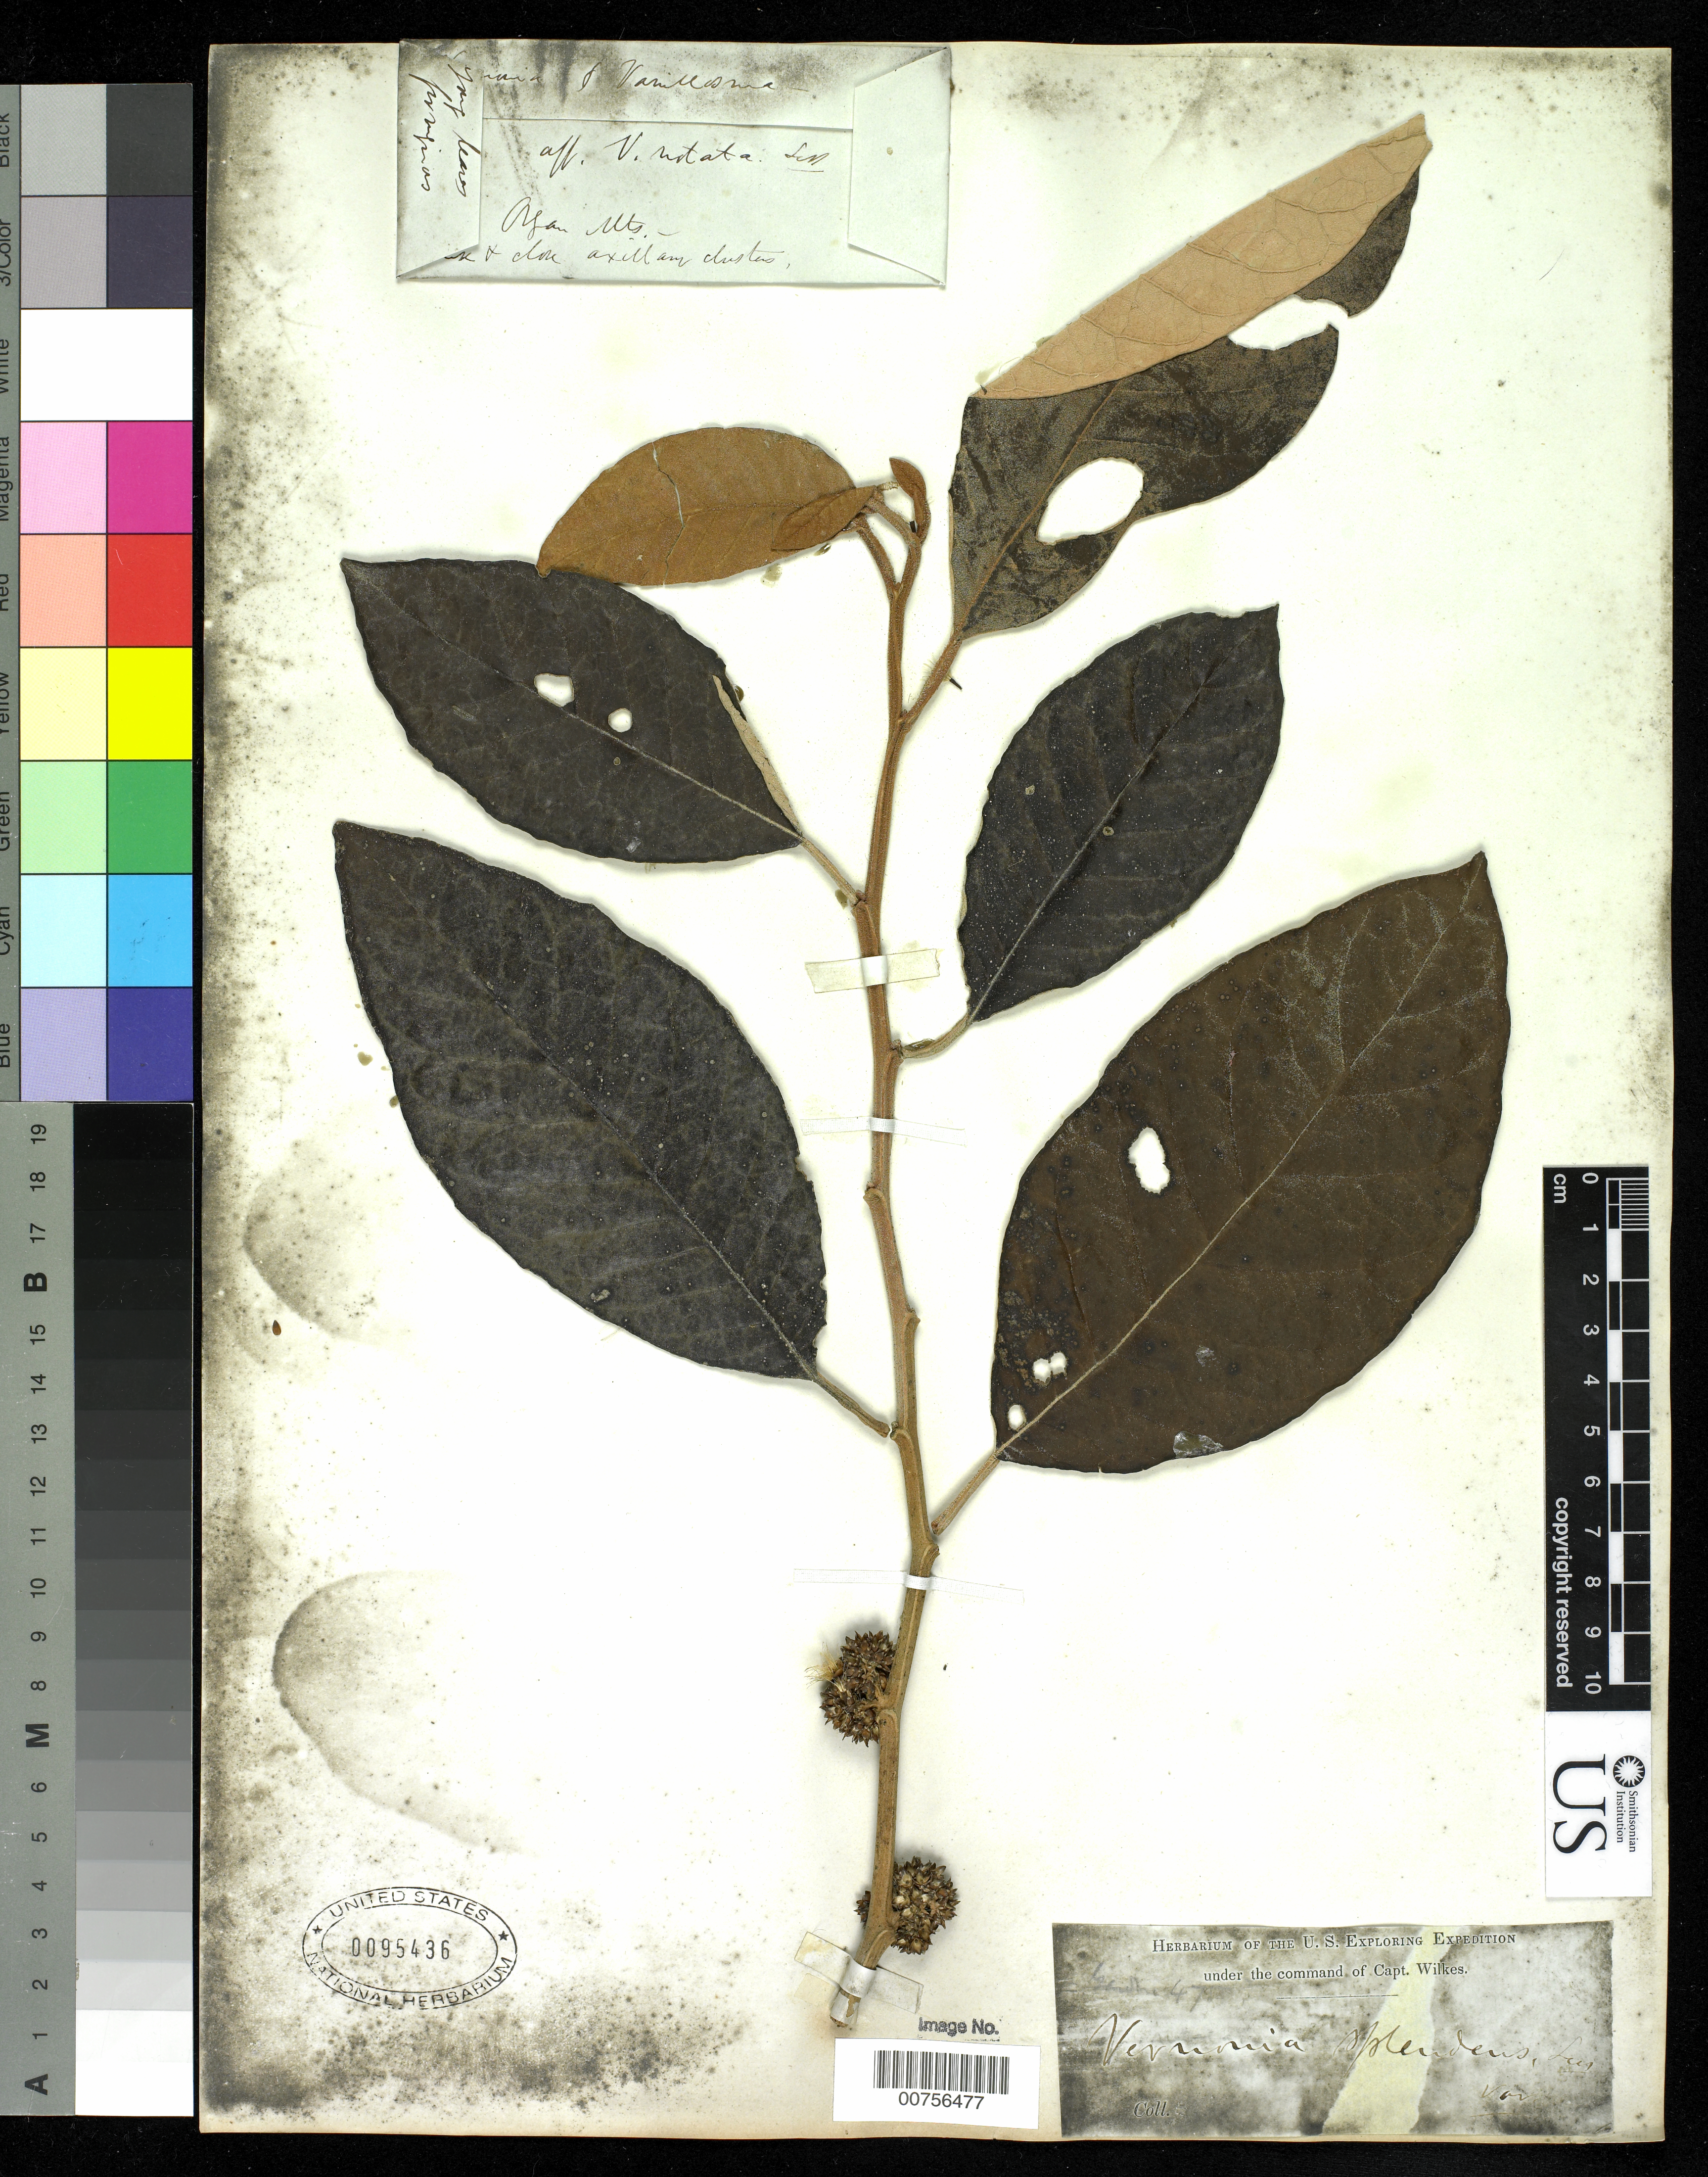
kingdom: Plantae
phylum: Tracheophyta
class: Magnoliopsida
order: Asterales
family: Asteraceae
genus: Piptocarpha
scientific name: Piptocarpha lucida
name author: (Spreng.) Benn. ex Baker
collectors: Wilkes Explor. Exped.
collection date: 1838/1842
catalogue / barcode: US 95436